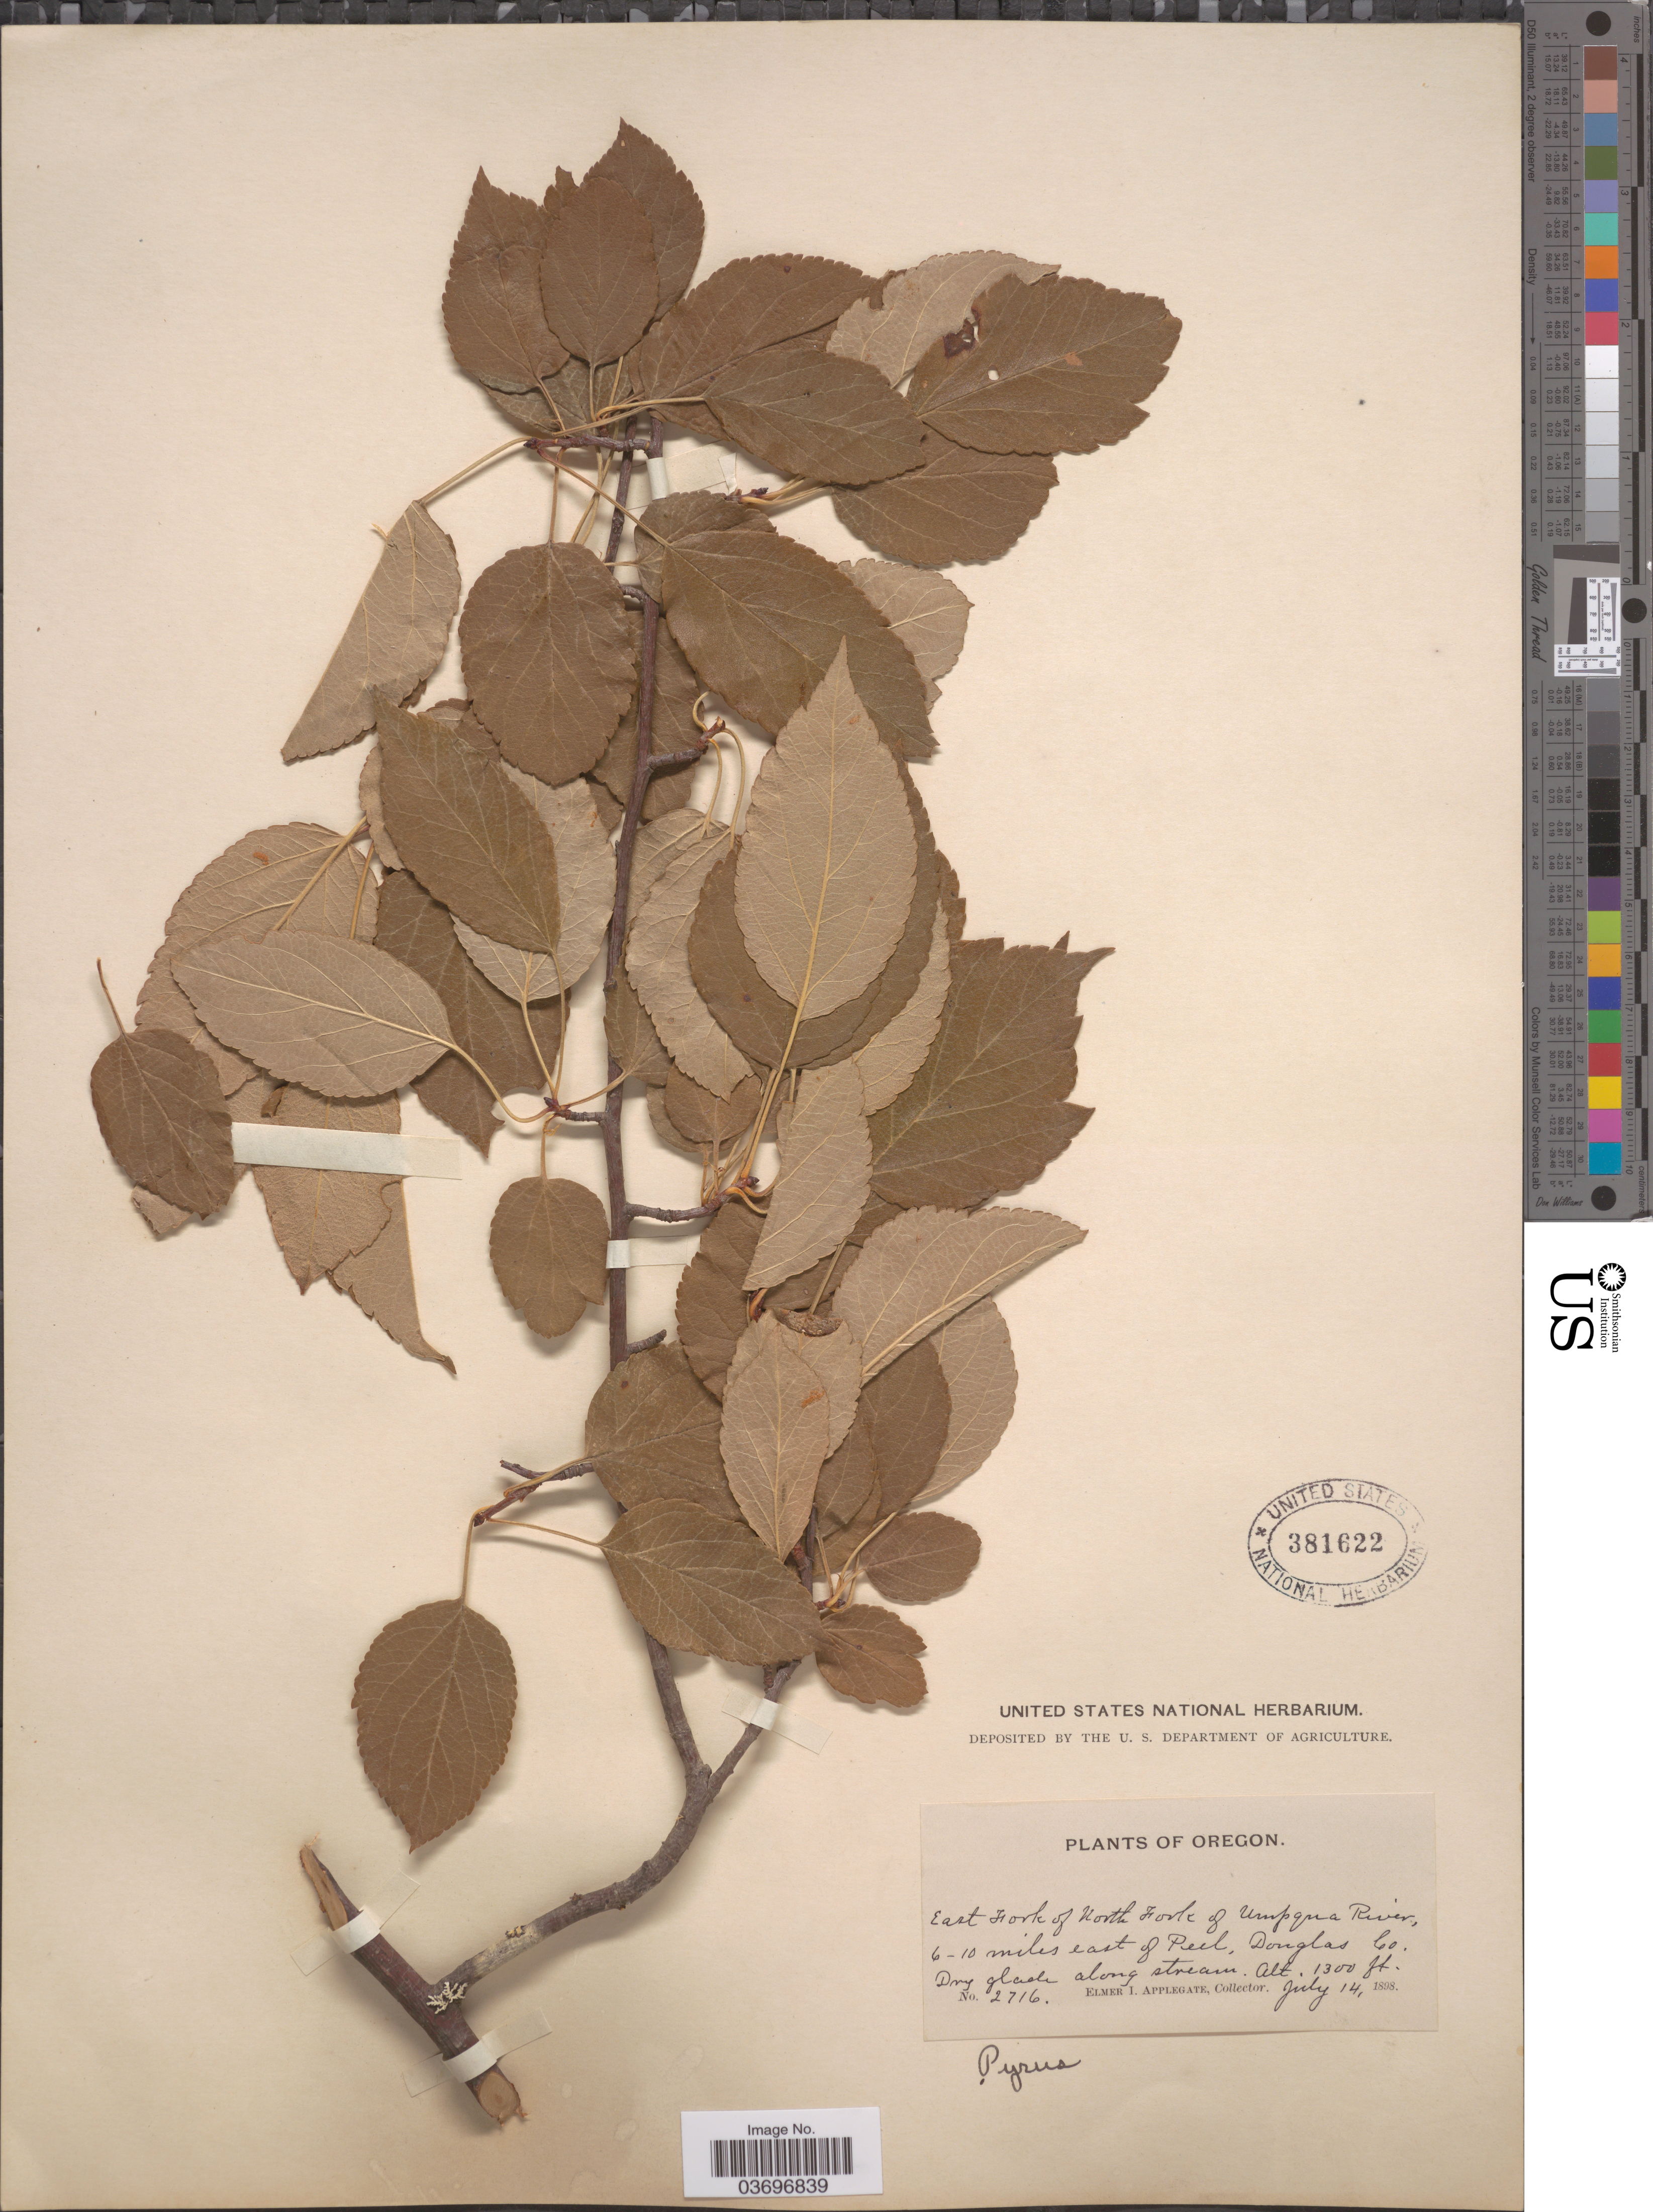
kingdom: Plantae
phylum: Tracheophyta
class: Magnoliopsida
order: Rosales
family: Rosaceae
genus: Malus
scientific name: Malus fusca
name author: (Raf.) C.K. Schneid.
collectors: E. I. Applegate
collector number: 2716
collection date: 1898-07-14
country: United States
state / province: Oregon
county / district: Douglas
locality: East Fork of North Fork of Umpqua River, 6-10 miles east of Peel, Douglas Co.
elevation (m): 396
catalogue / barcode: US 381622